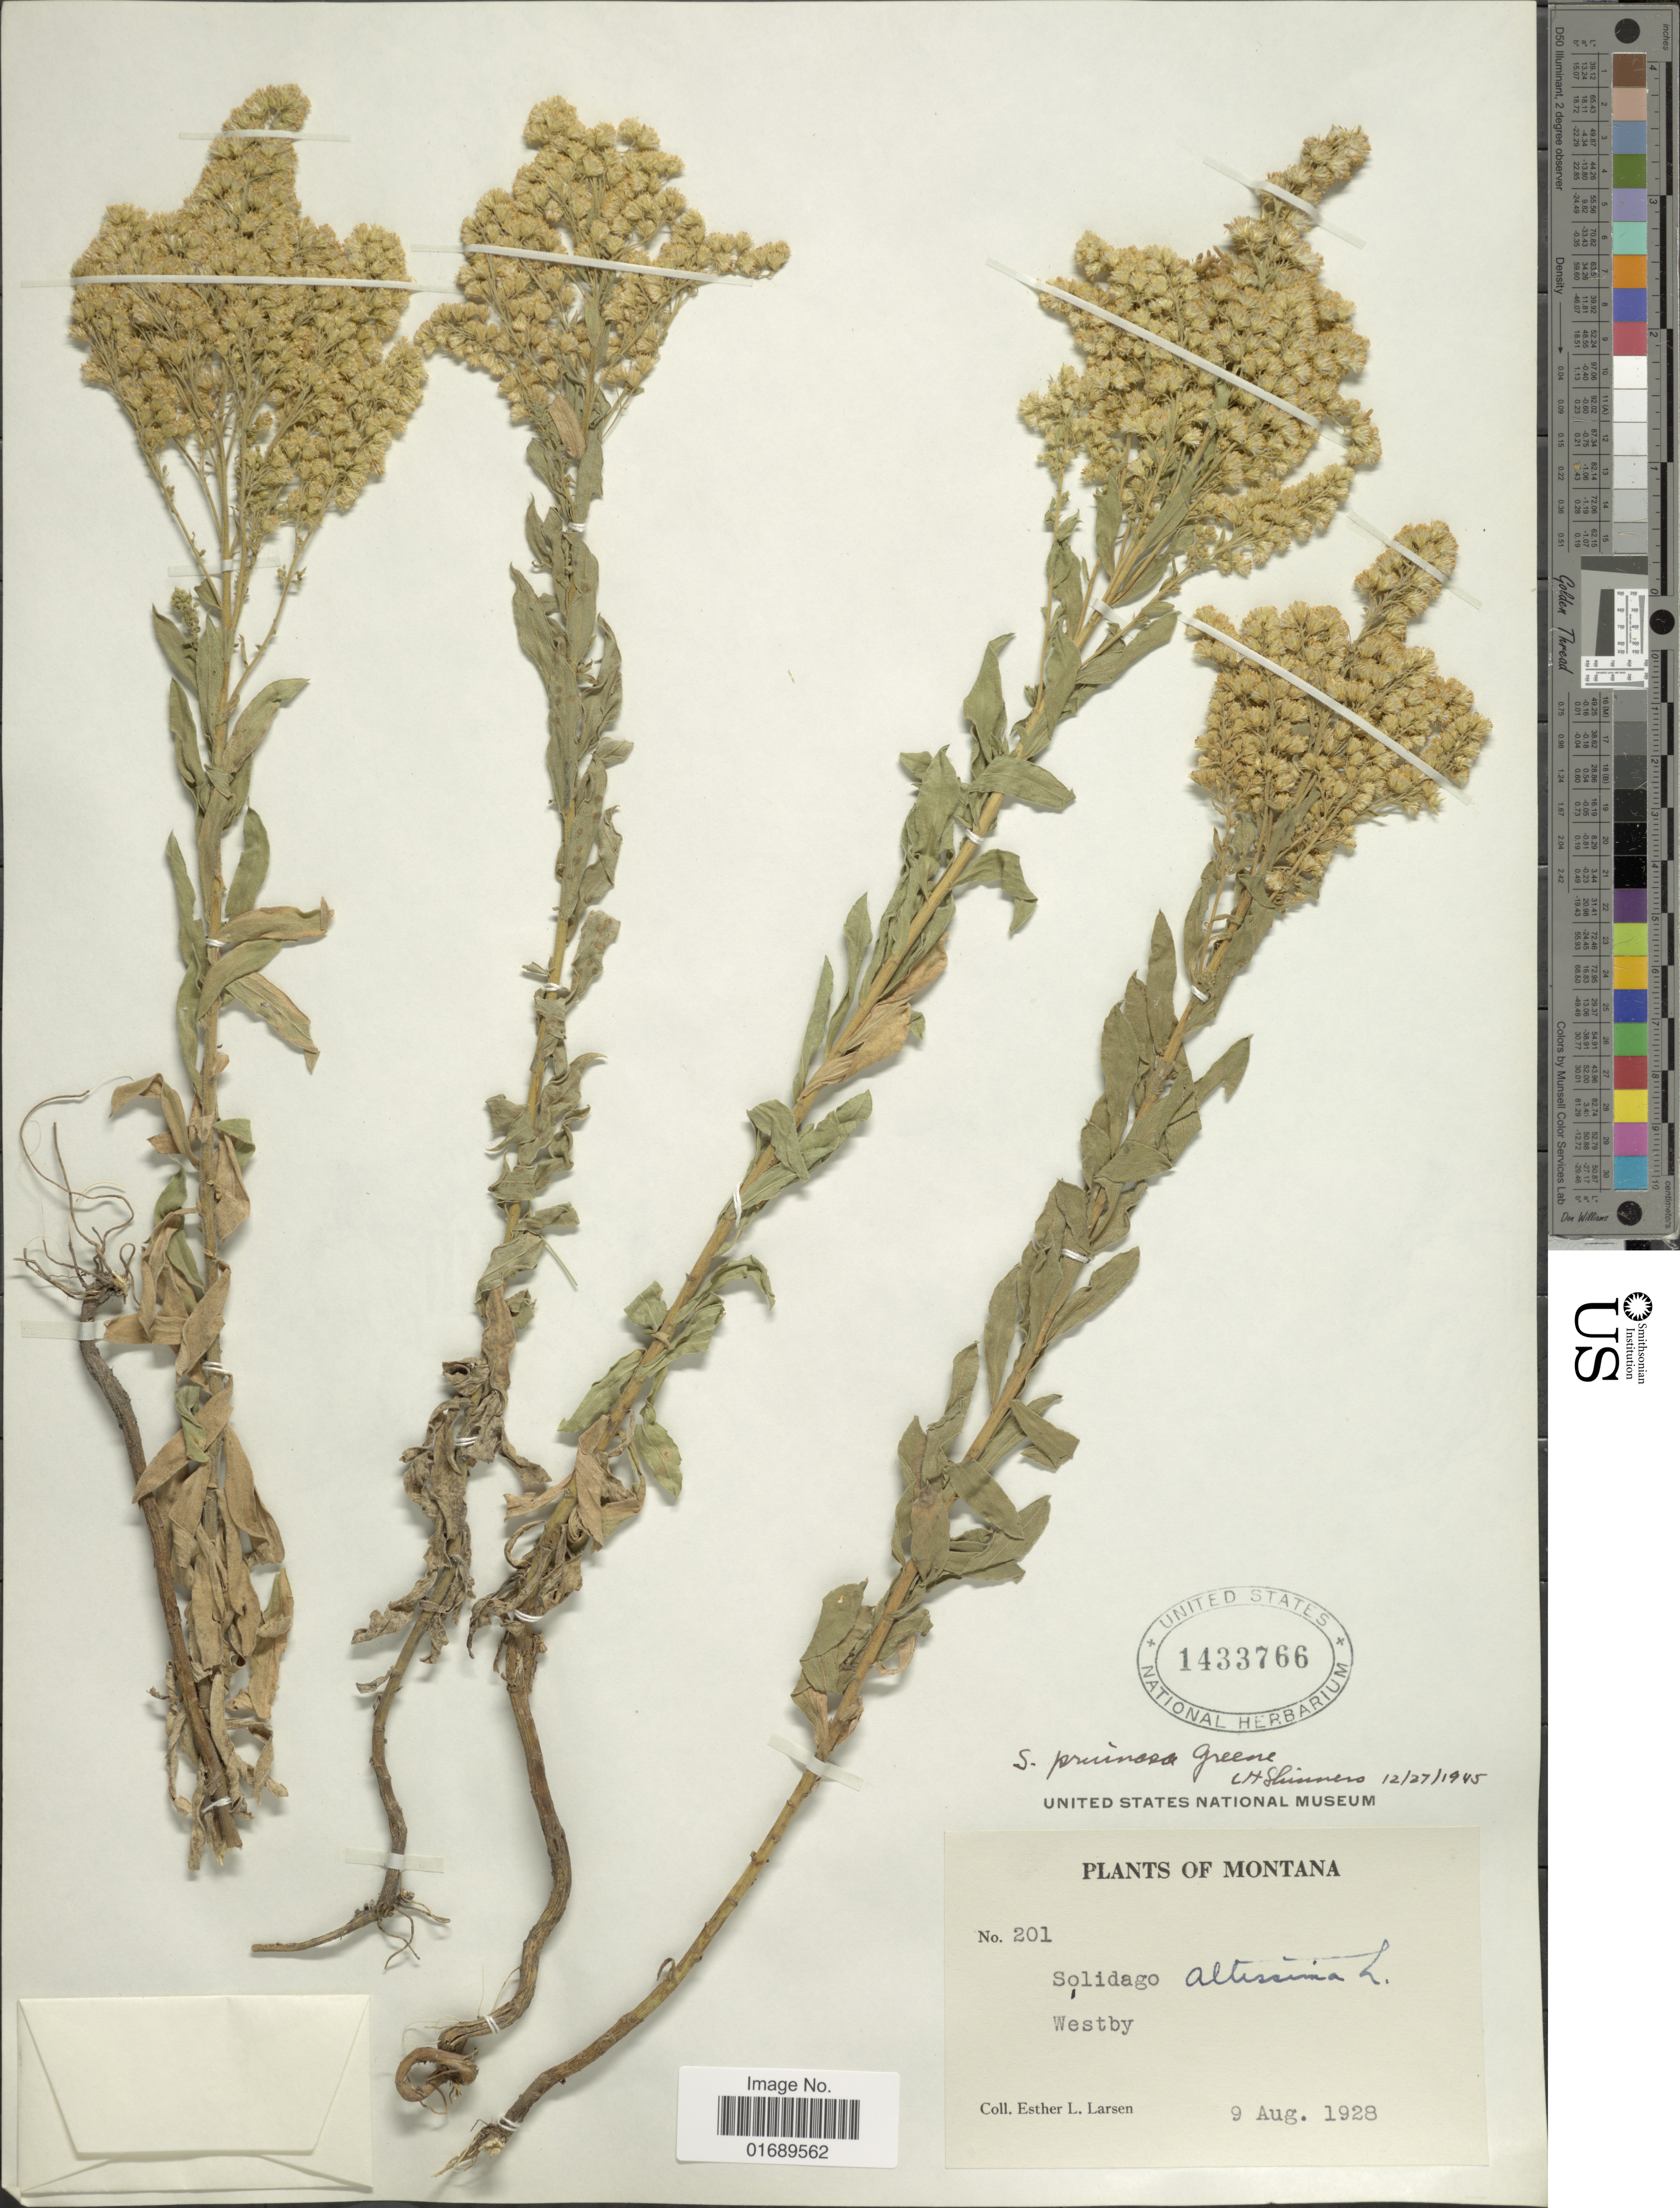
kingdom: Plantae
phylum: Tracheophyta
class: Magnoliopsida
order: Asterales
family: Asteraceae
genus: Solidago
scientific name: Solidago pruinosa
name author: Greene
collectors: E. Larsen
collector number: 201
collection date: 1928-08-09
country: United States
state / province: Montana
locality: Westby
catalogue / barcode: US 1433766